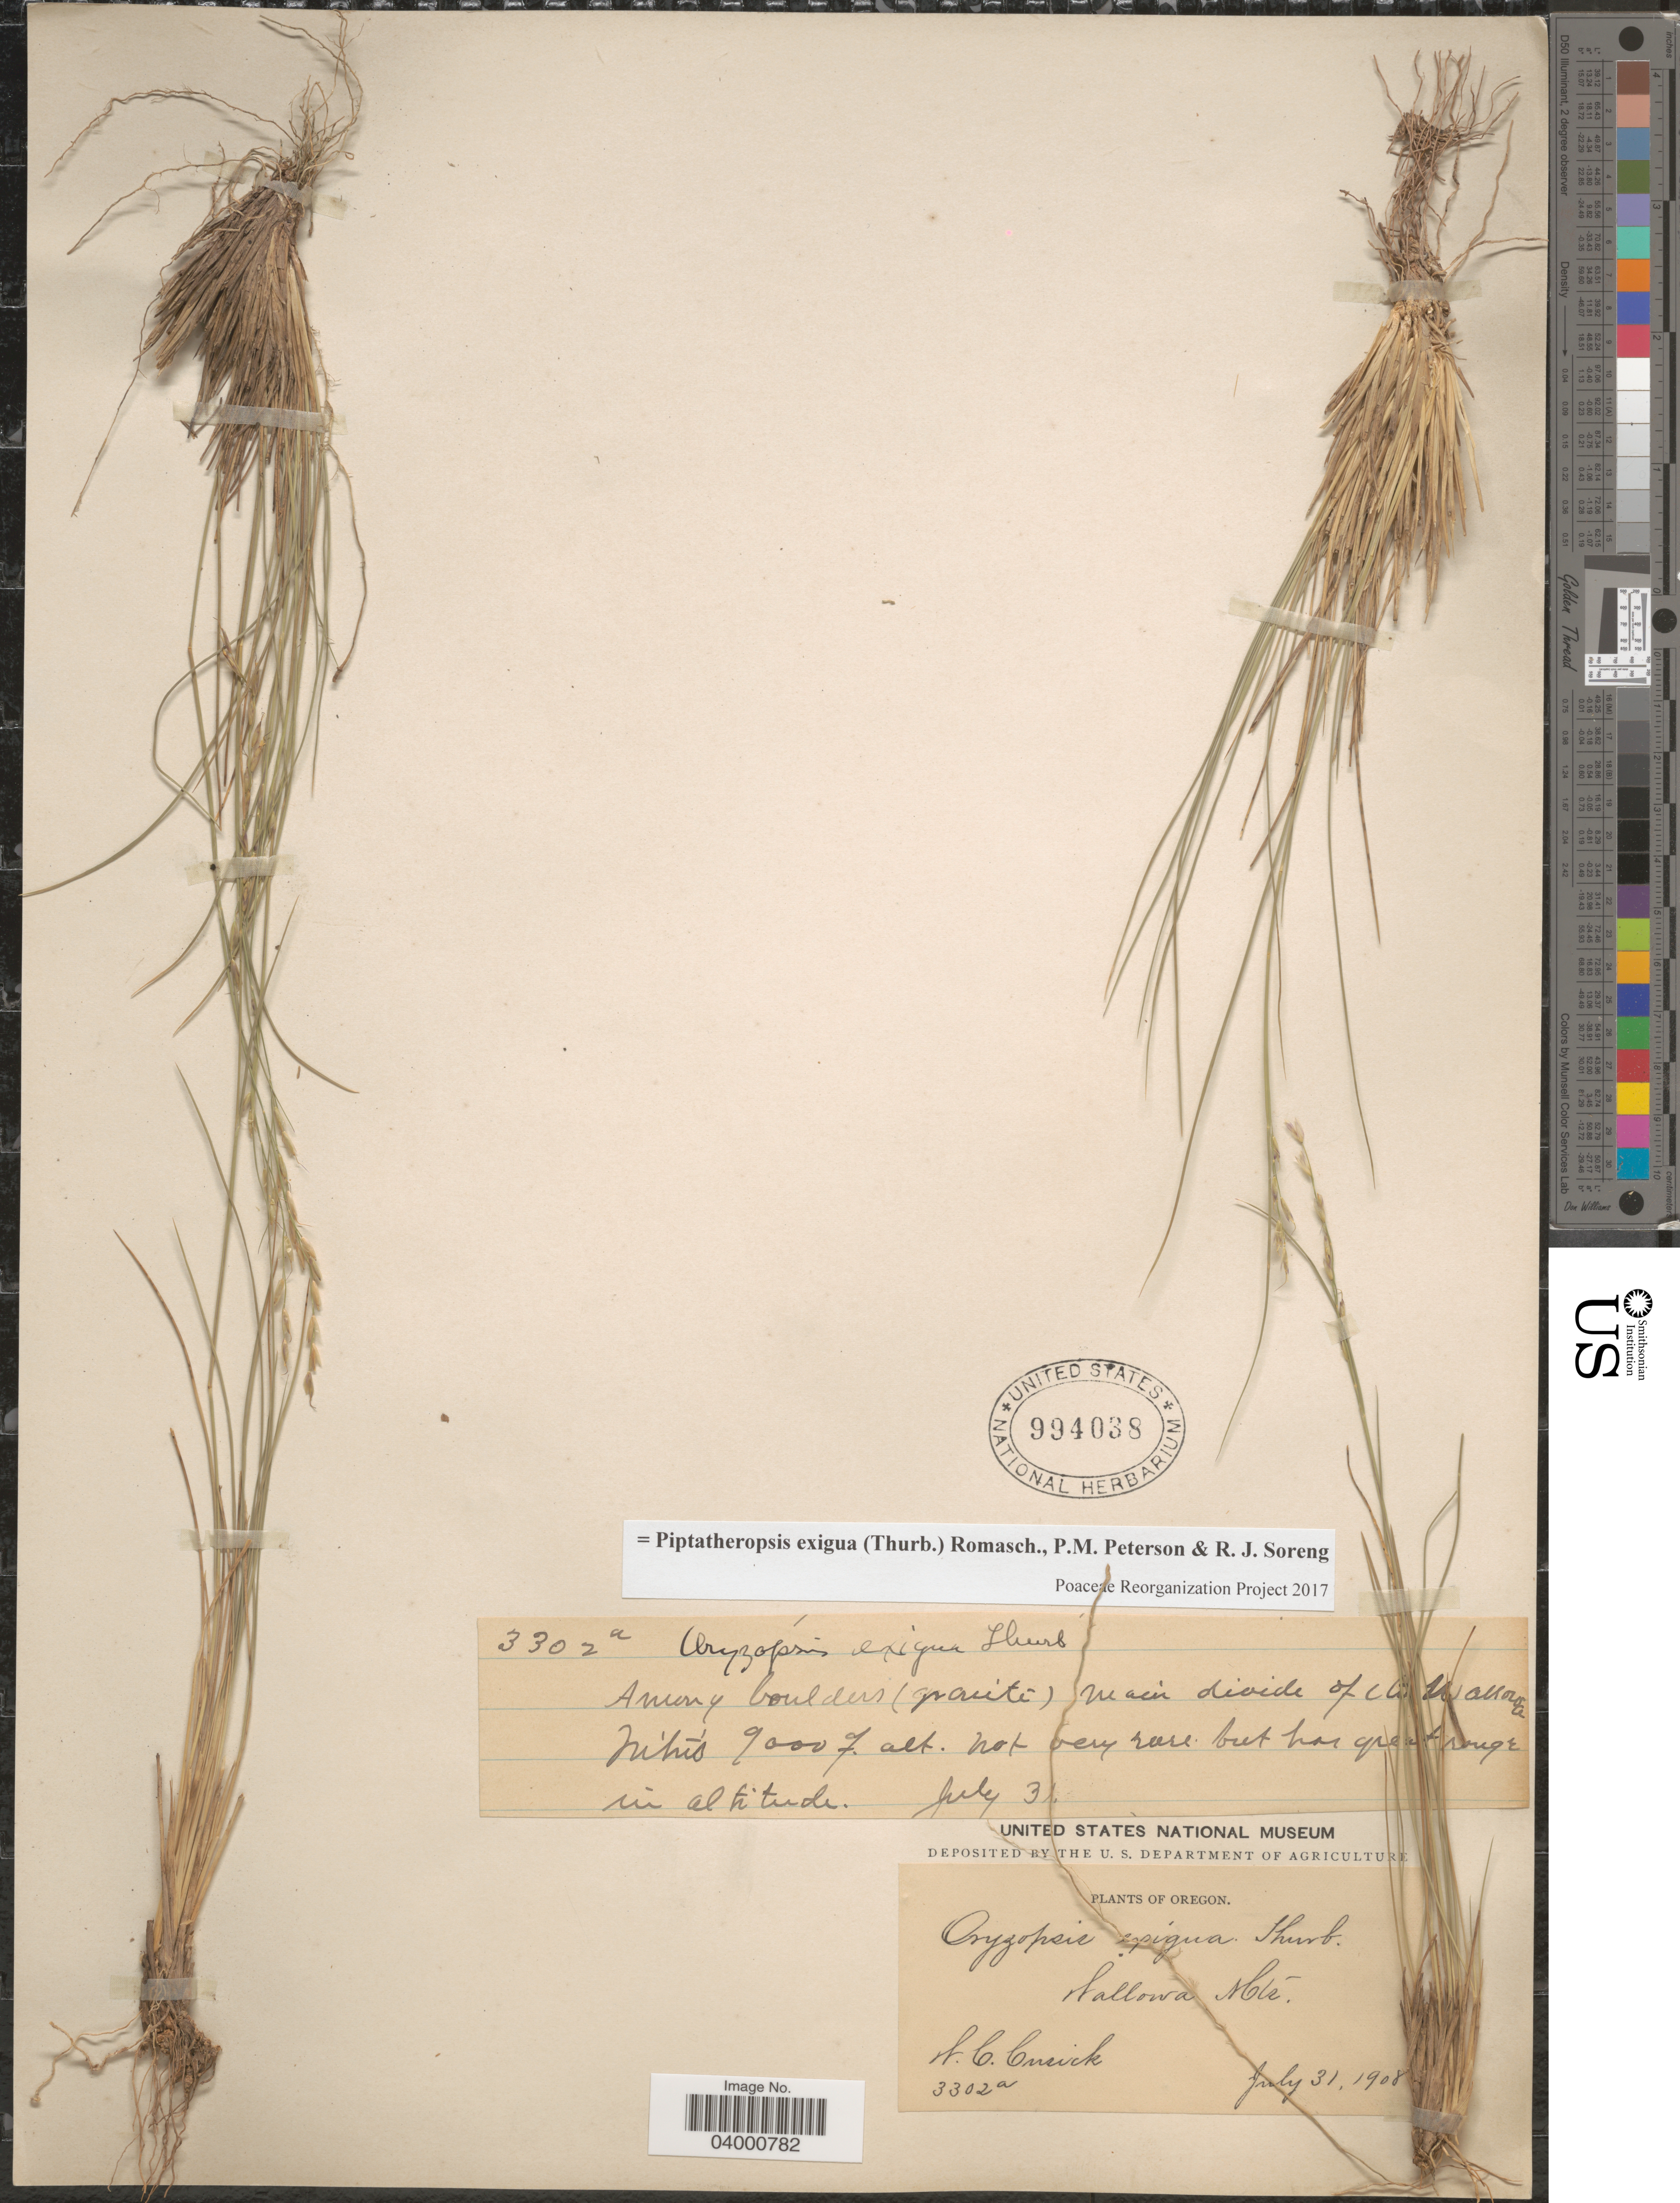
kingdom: Plantae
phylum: Tracheophyta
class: Liliopsida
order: Poales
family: Poaceae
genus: Piptatheropsis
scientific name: Piptatheropsis exigua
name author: (Thurb.) Romasch. et al.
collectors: W. C. Cusick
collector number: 3302a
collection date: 1908-07-31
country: United States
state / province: Oregon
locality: Among boulders (granite) main divide of the Wallowa Mts. Wallowa Mts.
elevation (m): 2743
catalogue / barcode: US 994038